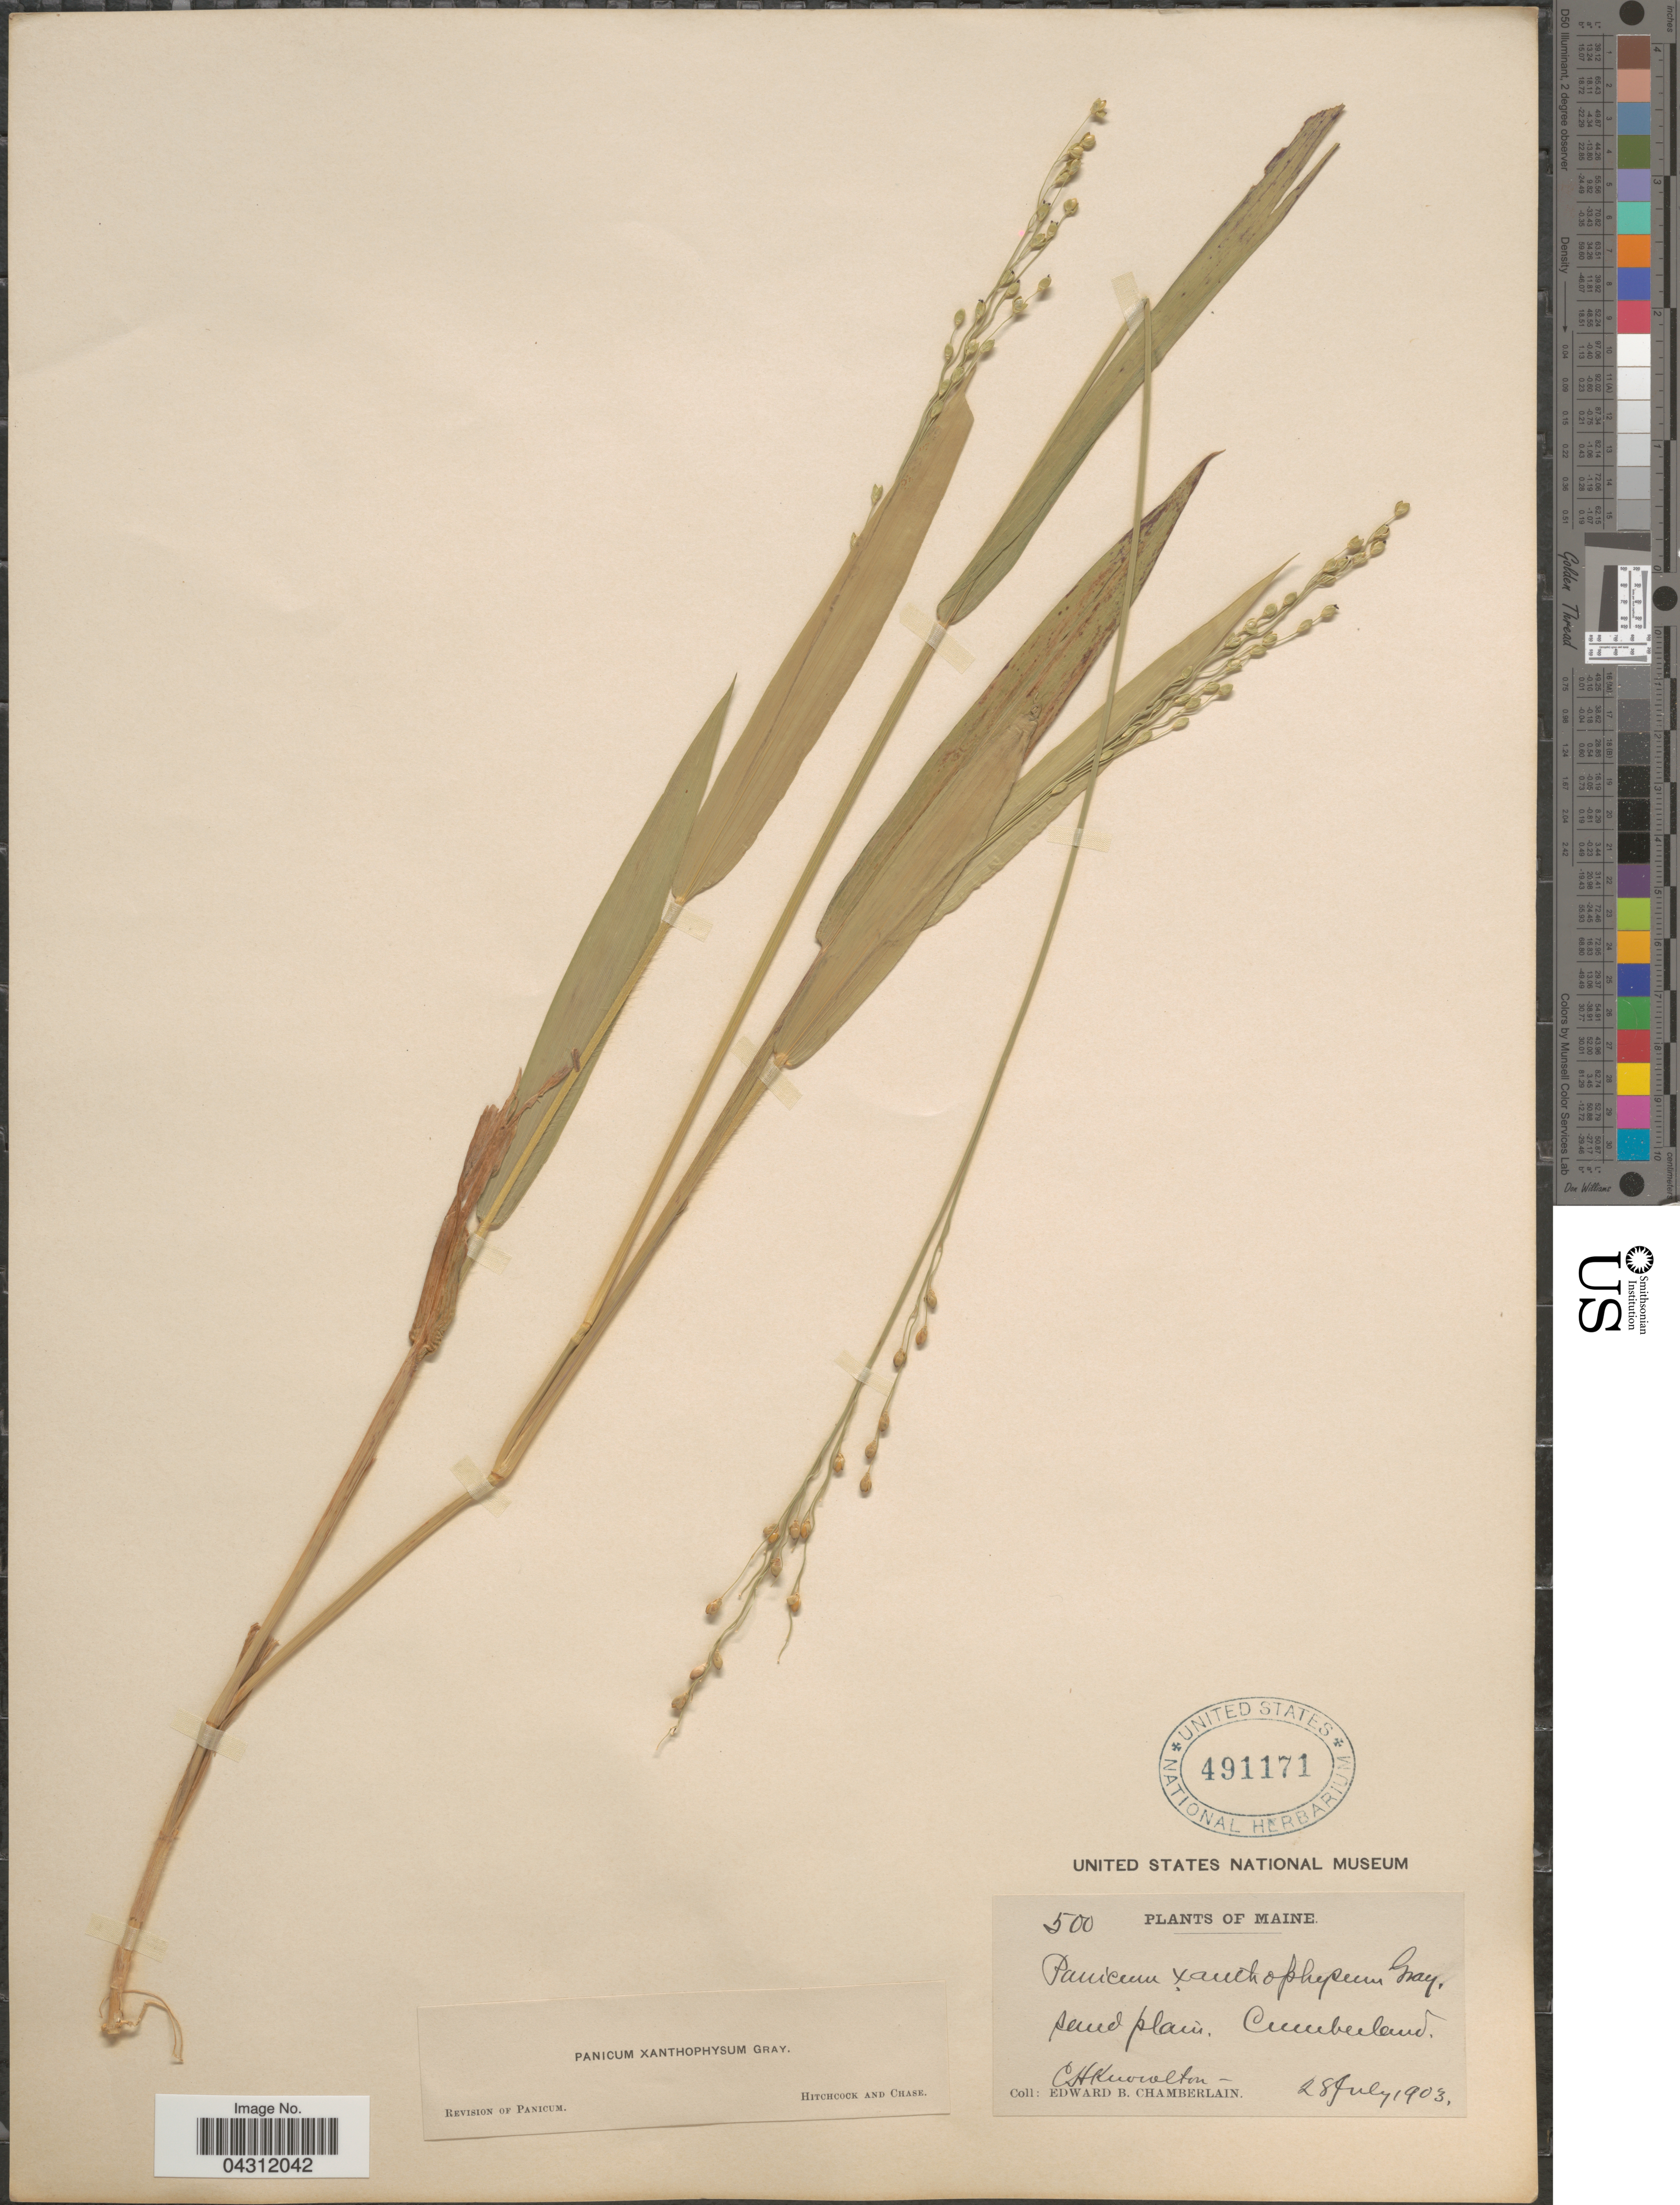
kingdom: Plantae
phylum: Tracheophyta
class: Liliopsida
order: Poales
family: Poaceae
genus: Dichanthelium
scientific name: Dichanthelium xanthophysum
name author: (A. Gray) Freckmann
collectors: C. H. Knowlton & E. Chamberlain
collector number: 500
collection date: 1903-07-28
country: United States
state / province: Maine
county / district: Cumberland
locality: Cumberland.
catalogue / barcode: US 491171